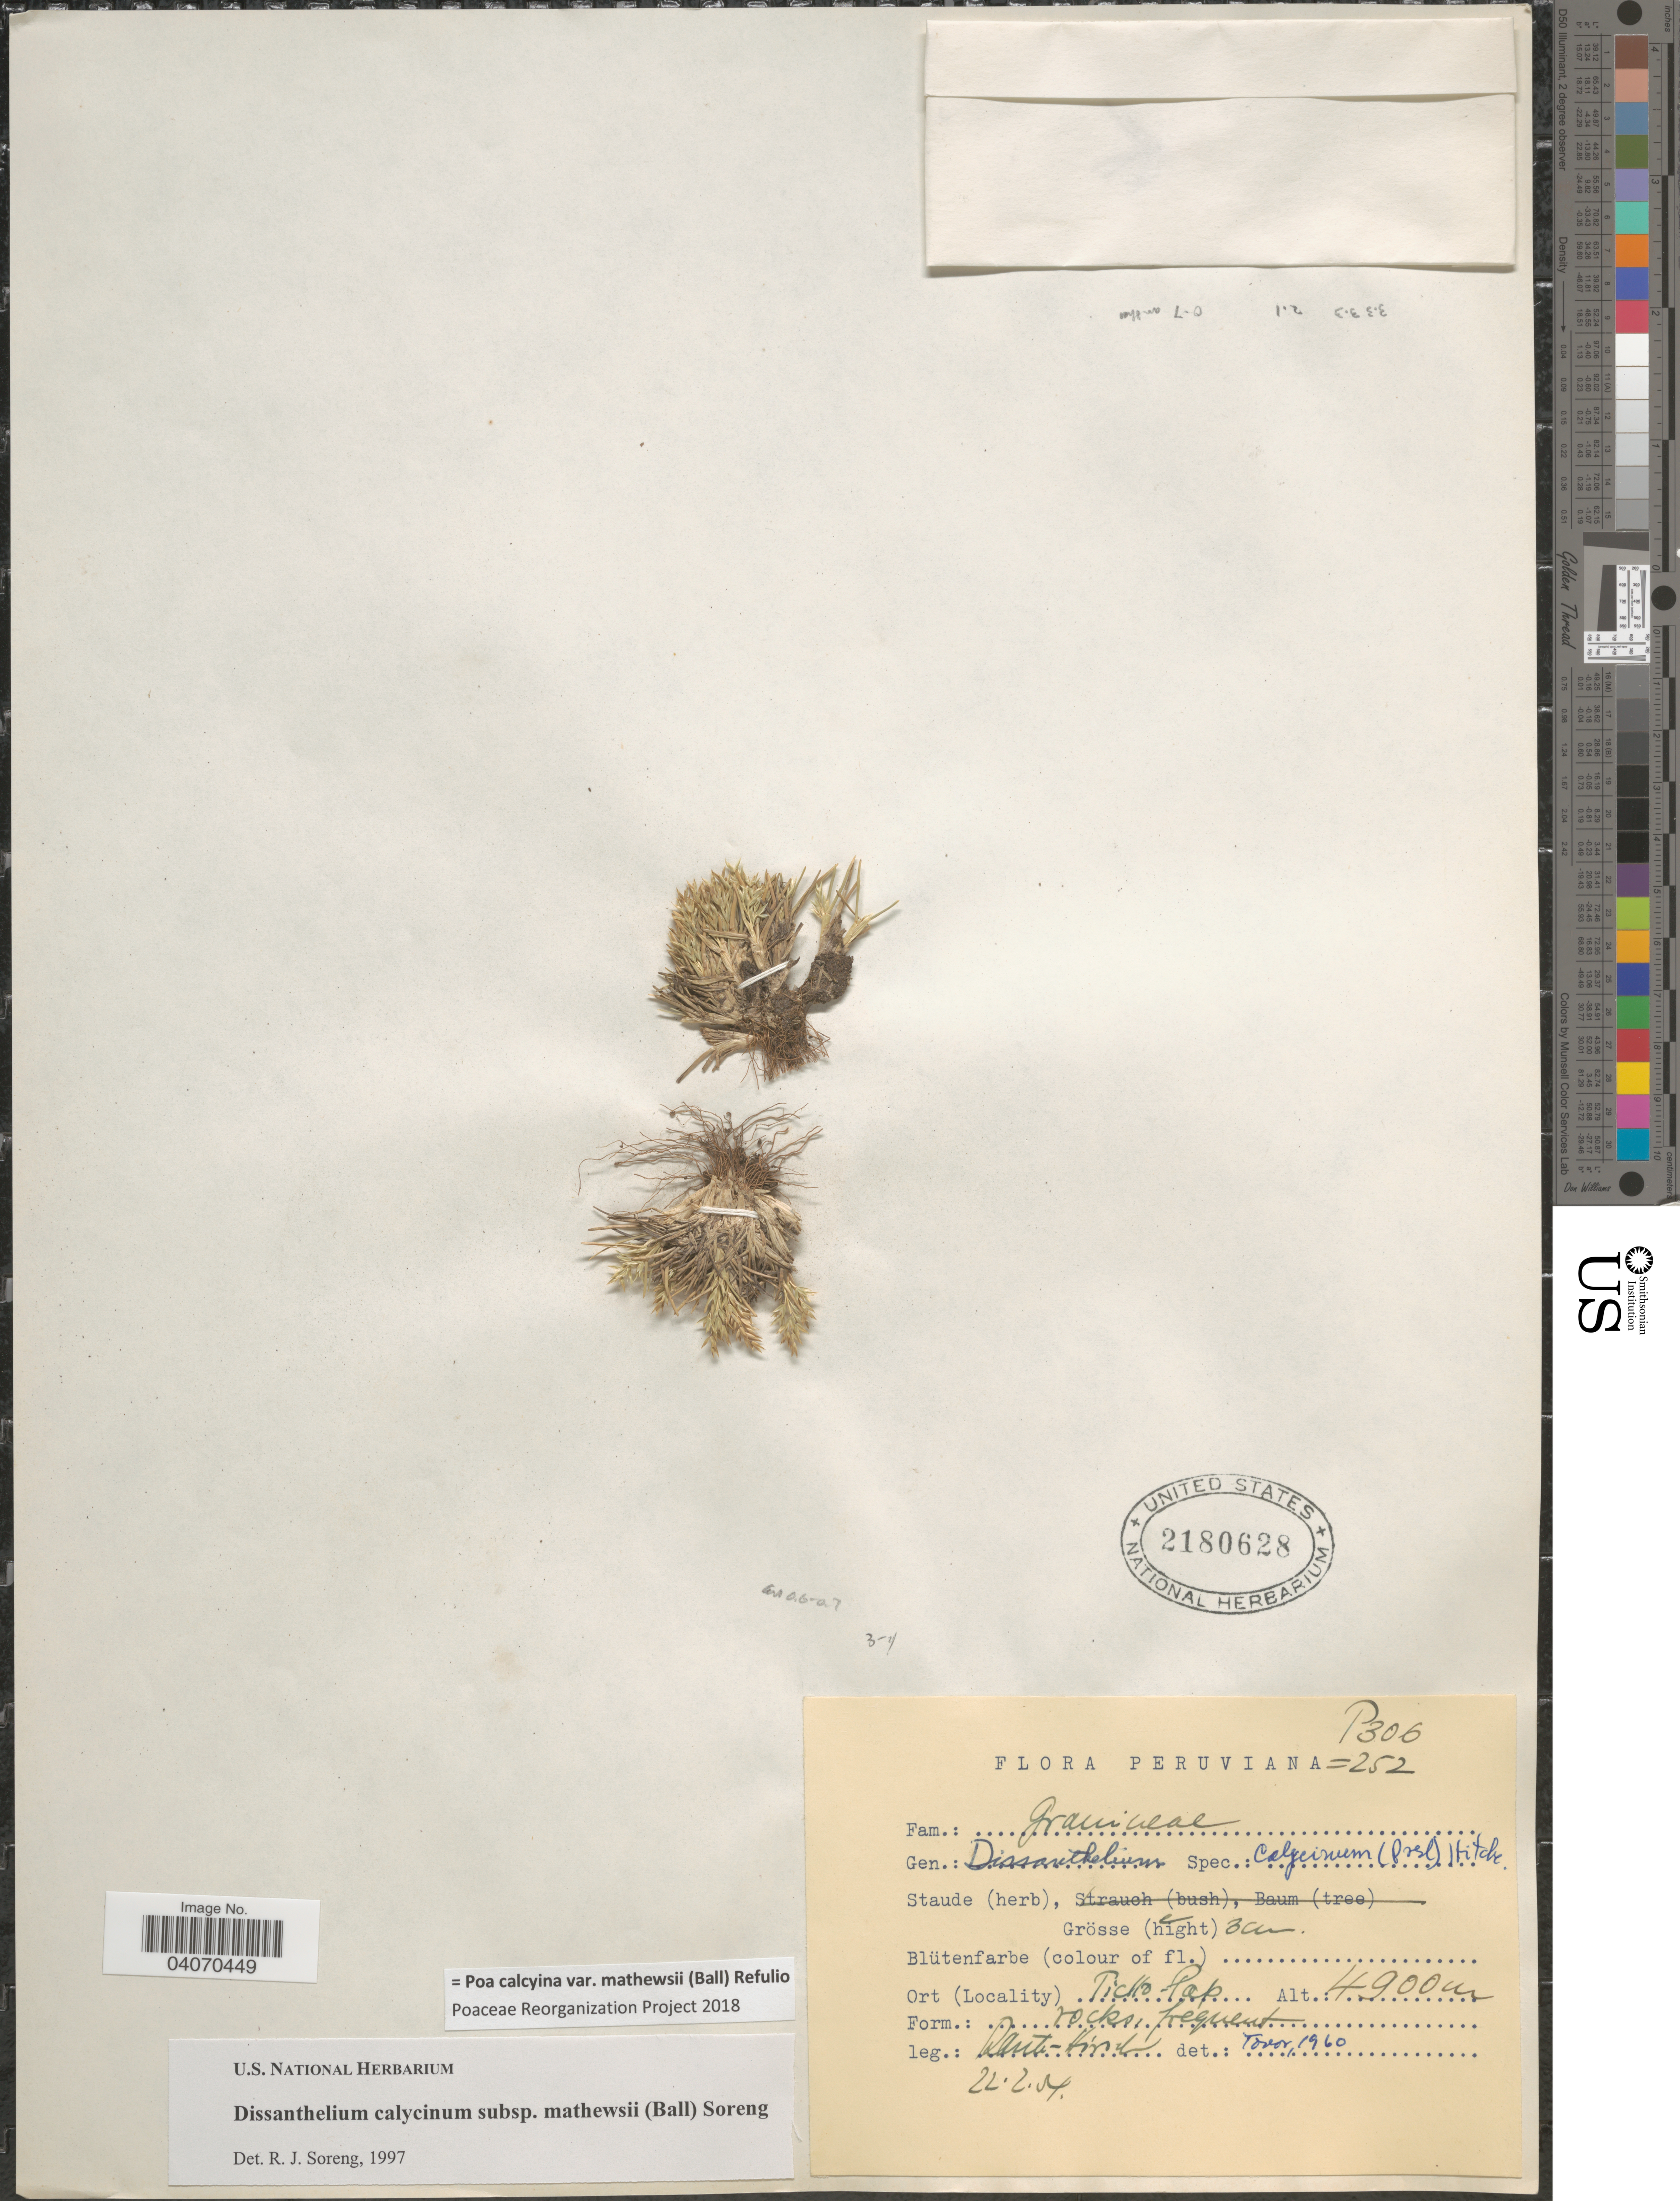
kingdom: Plantae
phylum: Tracheophyta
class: Liliopsida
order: Poales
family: Poaceae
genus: Poa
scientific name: Poa calycina var. mathewsii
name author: (Ball) Refulio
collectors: W. Rauh & G. Hirsch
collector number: P306/252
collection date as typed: Transcribed d/m/y: 22/2/54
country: Peru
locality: Ticllo-Pass.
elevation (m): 4900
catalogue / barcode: US 2180628